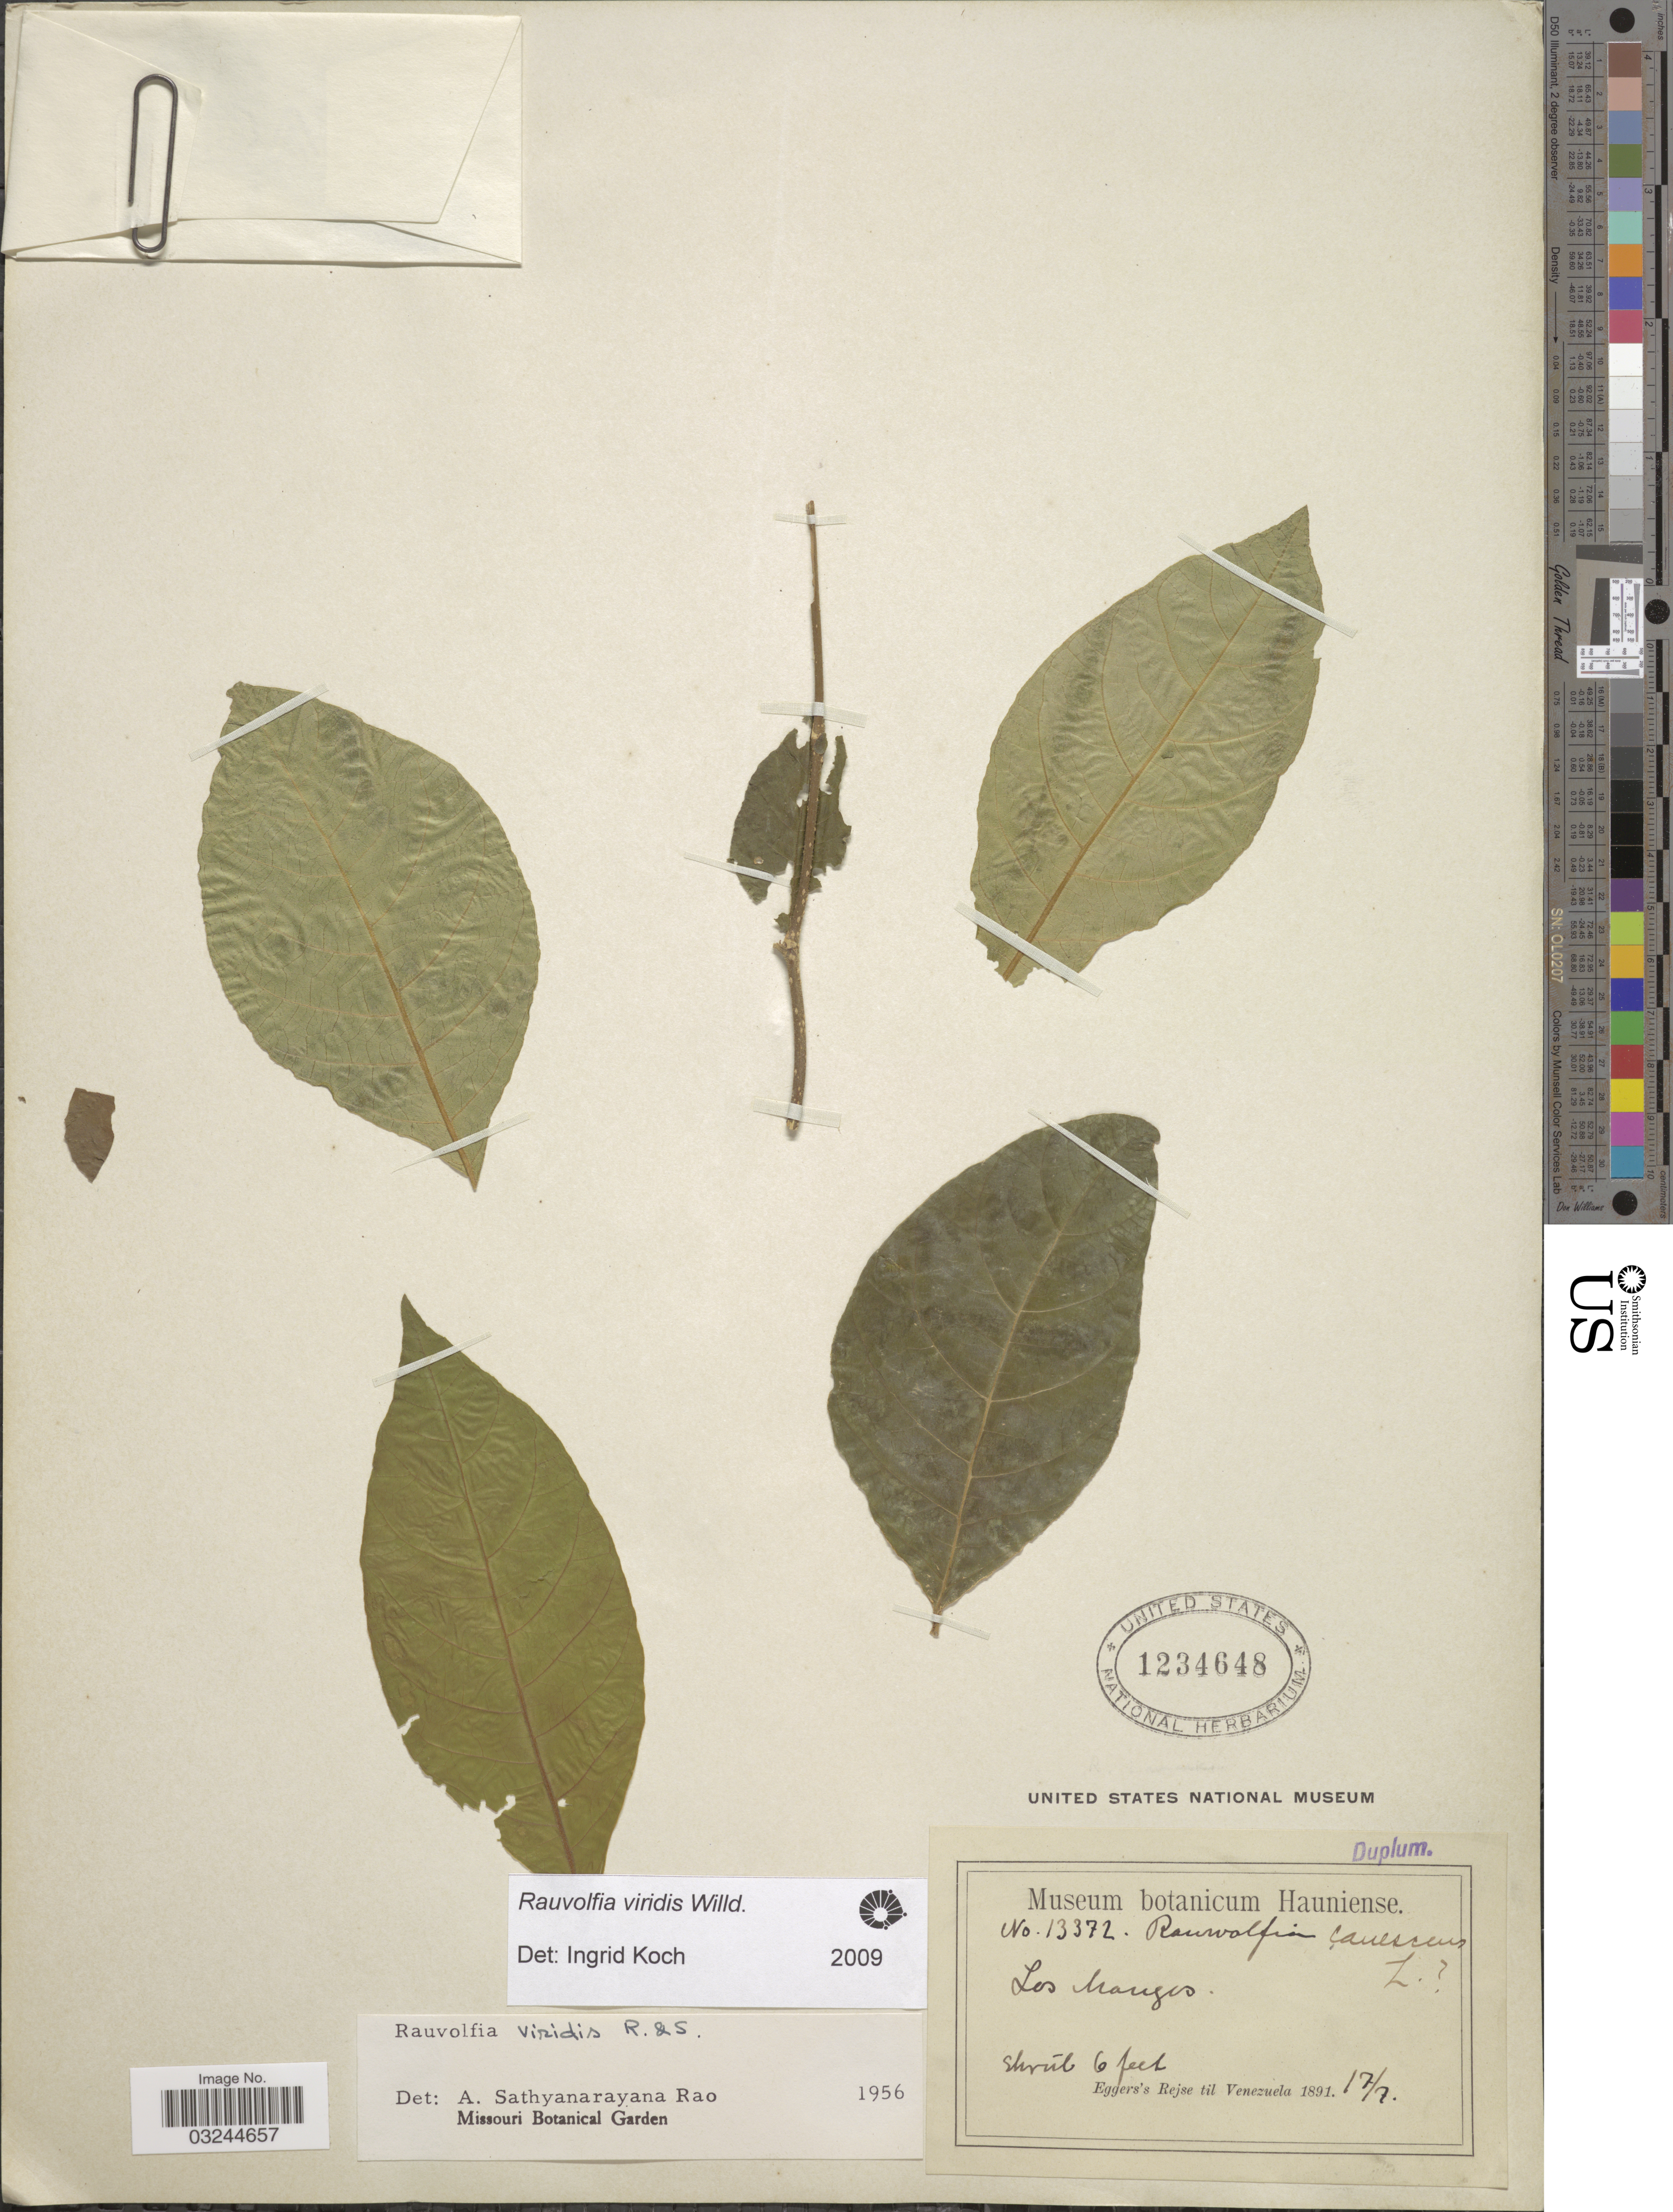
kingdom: Plantae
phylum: Tracheophyta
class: Magnoliopsida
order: Gentianales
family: Apocynaceae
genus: Rauvolfia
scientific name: Rauvolfia viridis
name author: Willd. ex Roem. & Schult.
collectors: Egger, --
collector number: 13372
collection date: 1891-07-17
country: Venezuela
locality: Los Mangos.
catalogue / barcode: US 1234648